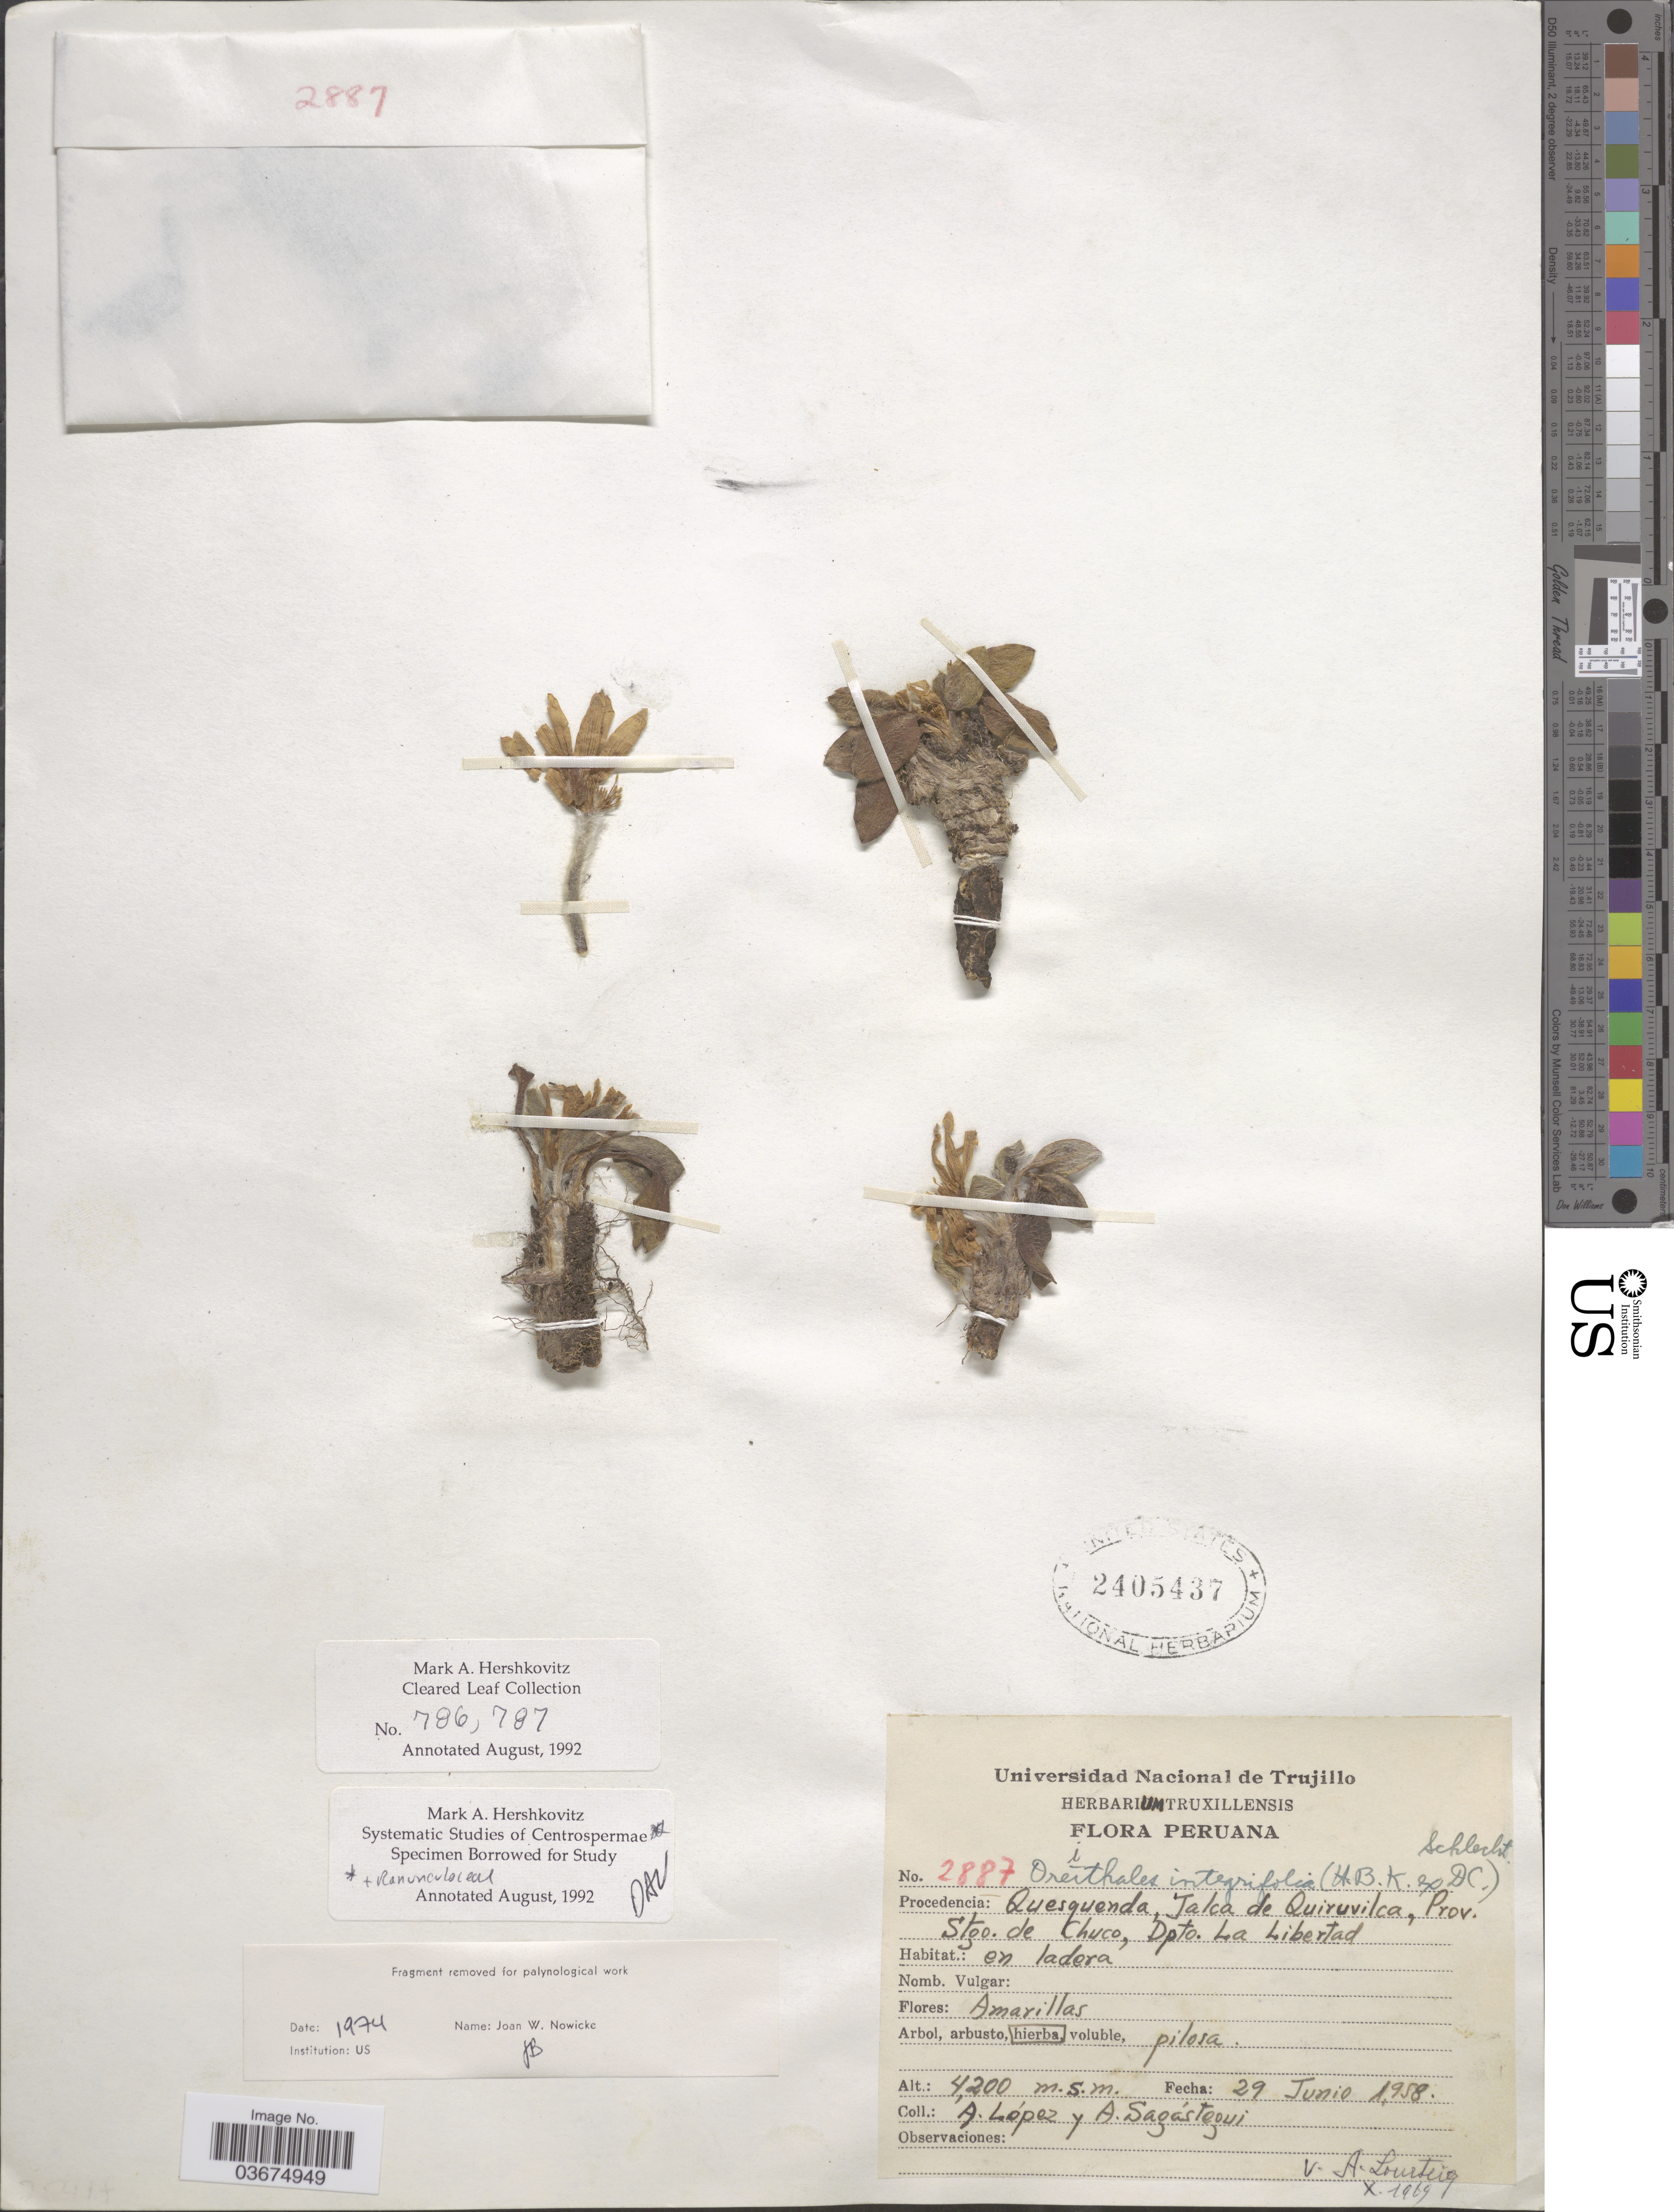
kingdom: Plantae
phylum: Tracheophyta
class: Magnoliopsida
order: Ranunculales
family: Ranunculaceae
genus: Oreithales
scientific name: Oreithales integrifolia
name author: (DC.) Schltdl.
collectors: A. López & A. Sagastegui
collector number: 2887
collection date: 1958-06-29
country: Peru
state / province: La Libertad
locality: Quesquenda, Jalca de Quiruvilca, Prov. Stgo. de Chuco, Dpto. La Libertad.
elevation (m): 4200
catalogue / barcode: US 2405437